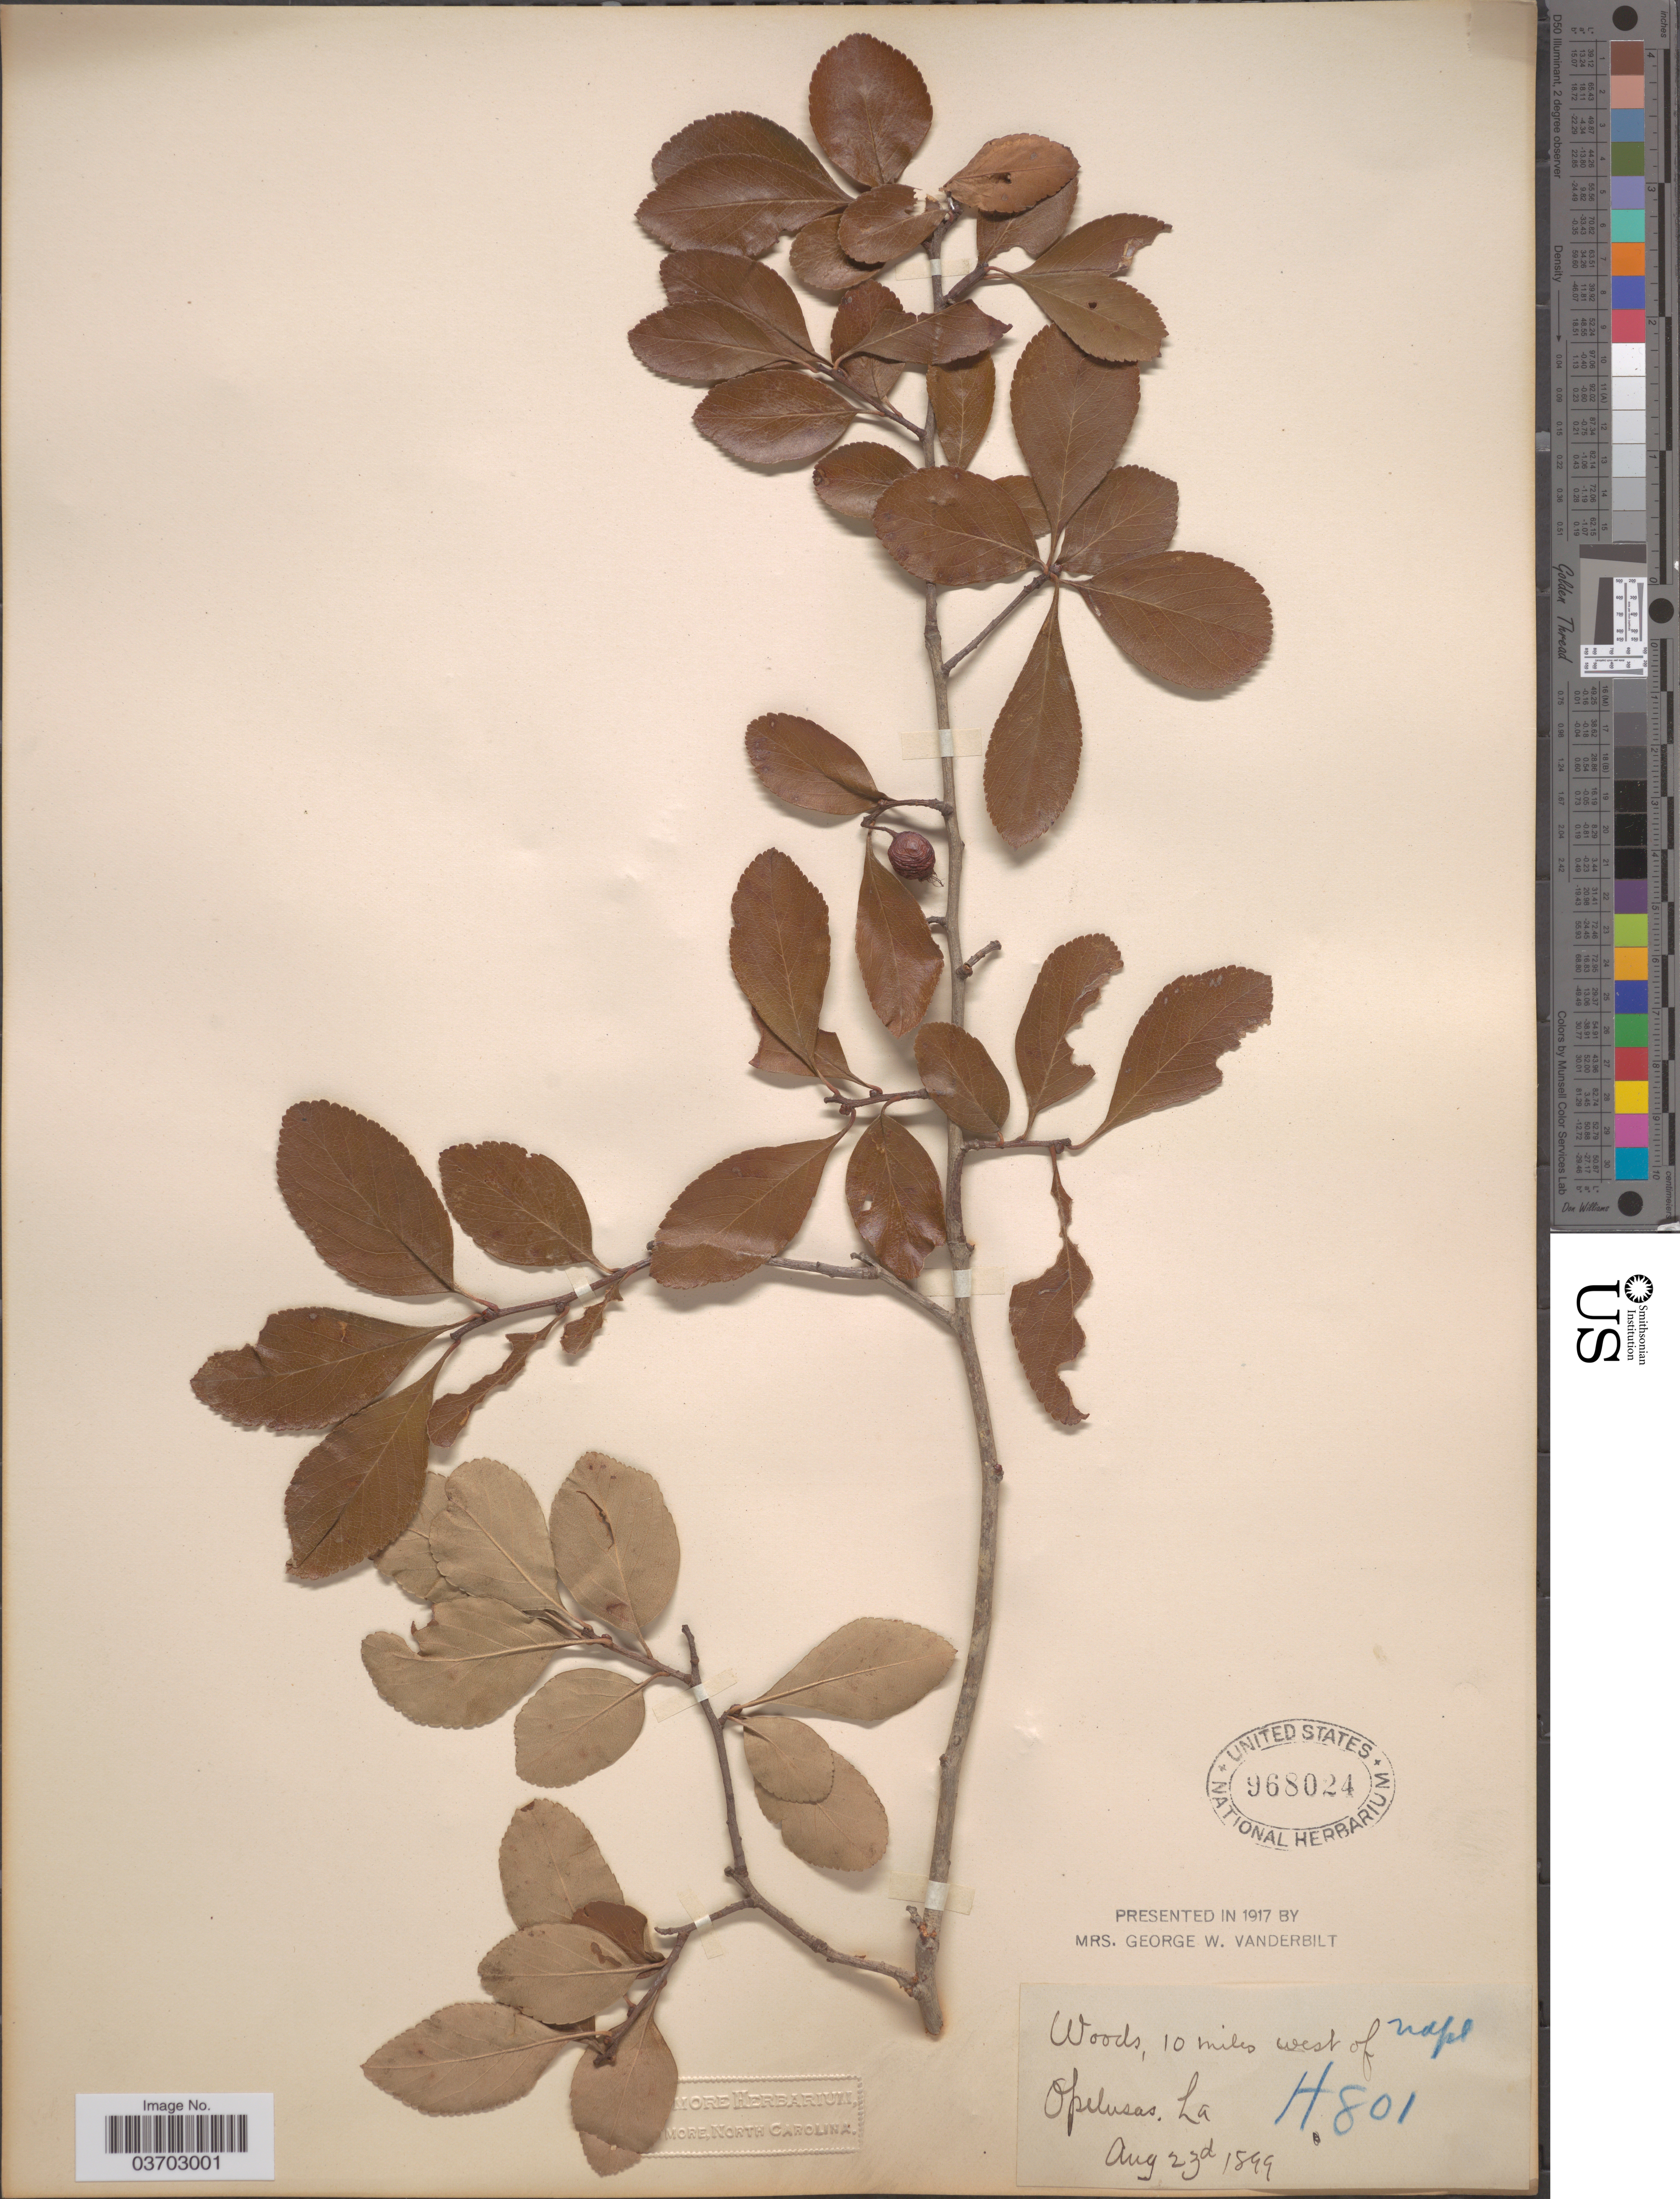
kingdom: Plantae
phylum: Tracheophyta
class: Magnoliopsida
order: Rosales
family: Rosaceae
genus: Crataegus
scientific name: Crataegus crus-galli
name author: L.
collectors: ex herb. Biltmore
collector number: H801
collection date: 1899-08-23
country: United States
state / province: Louisiana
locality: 10 miles west of Opelusas.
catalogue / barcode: US 968024